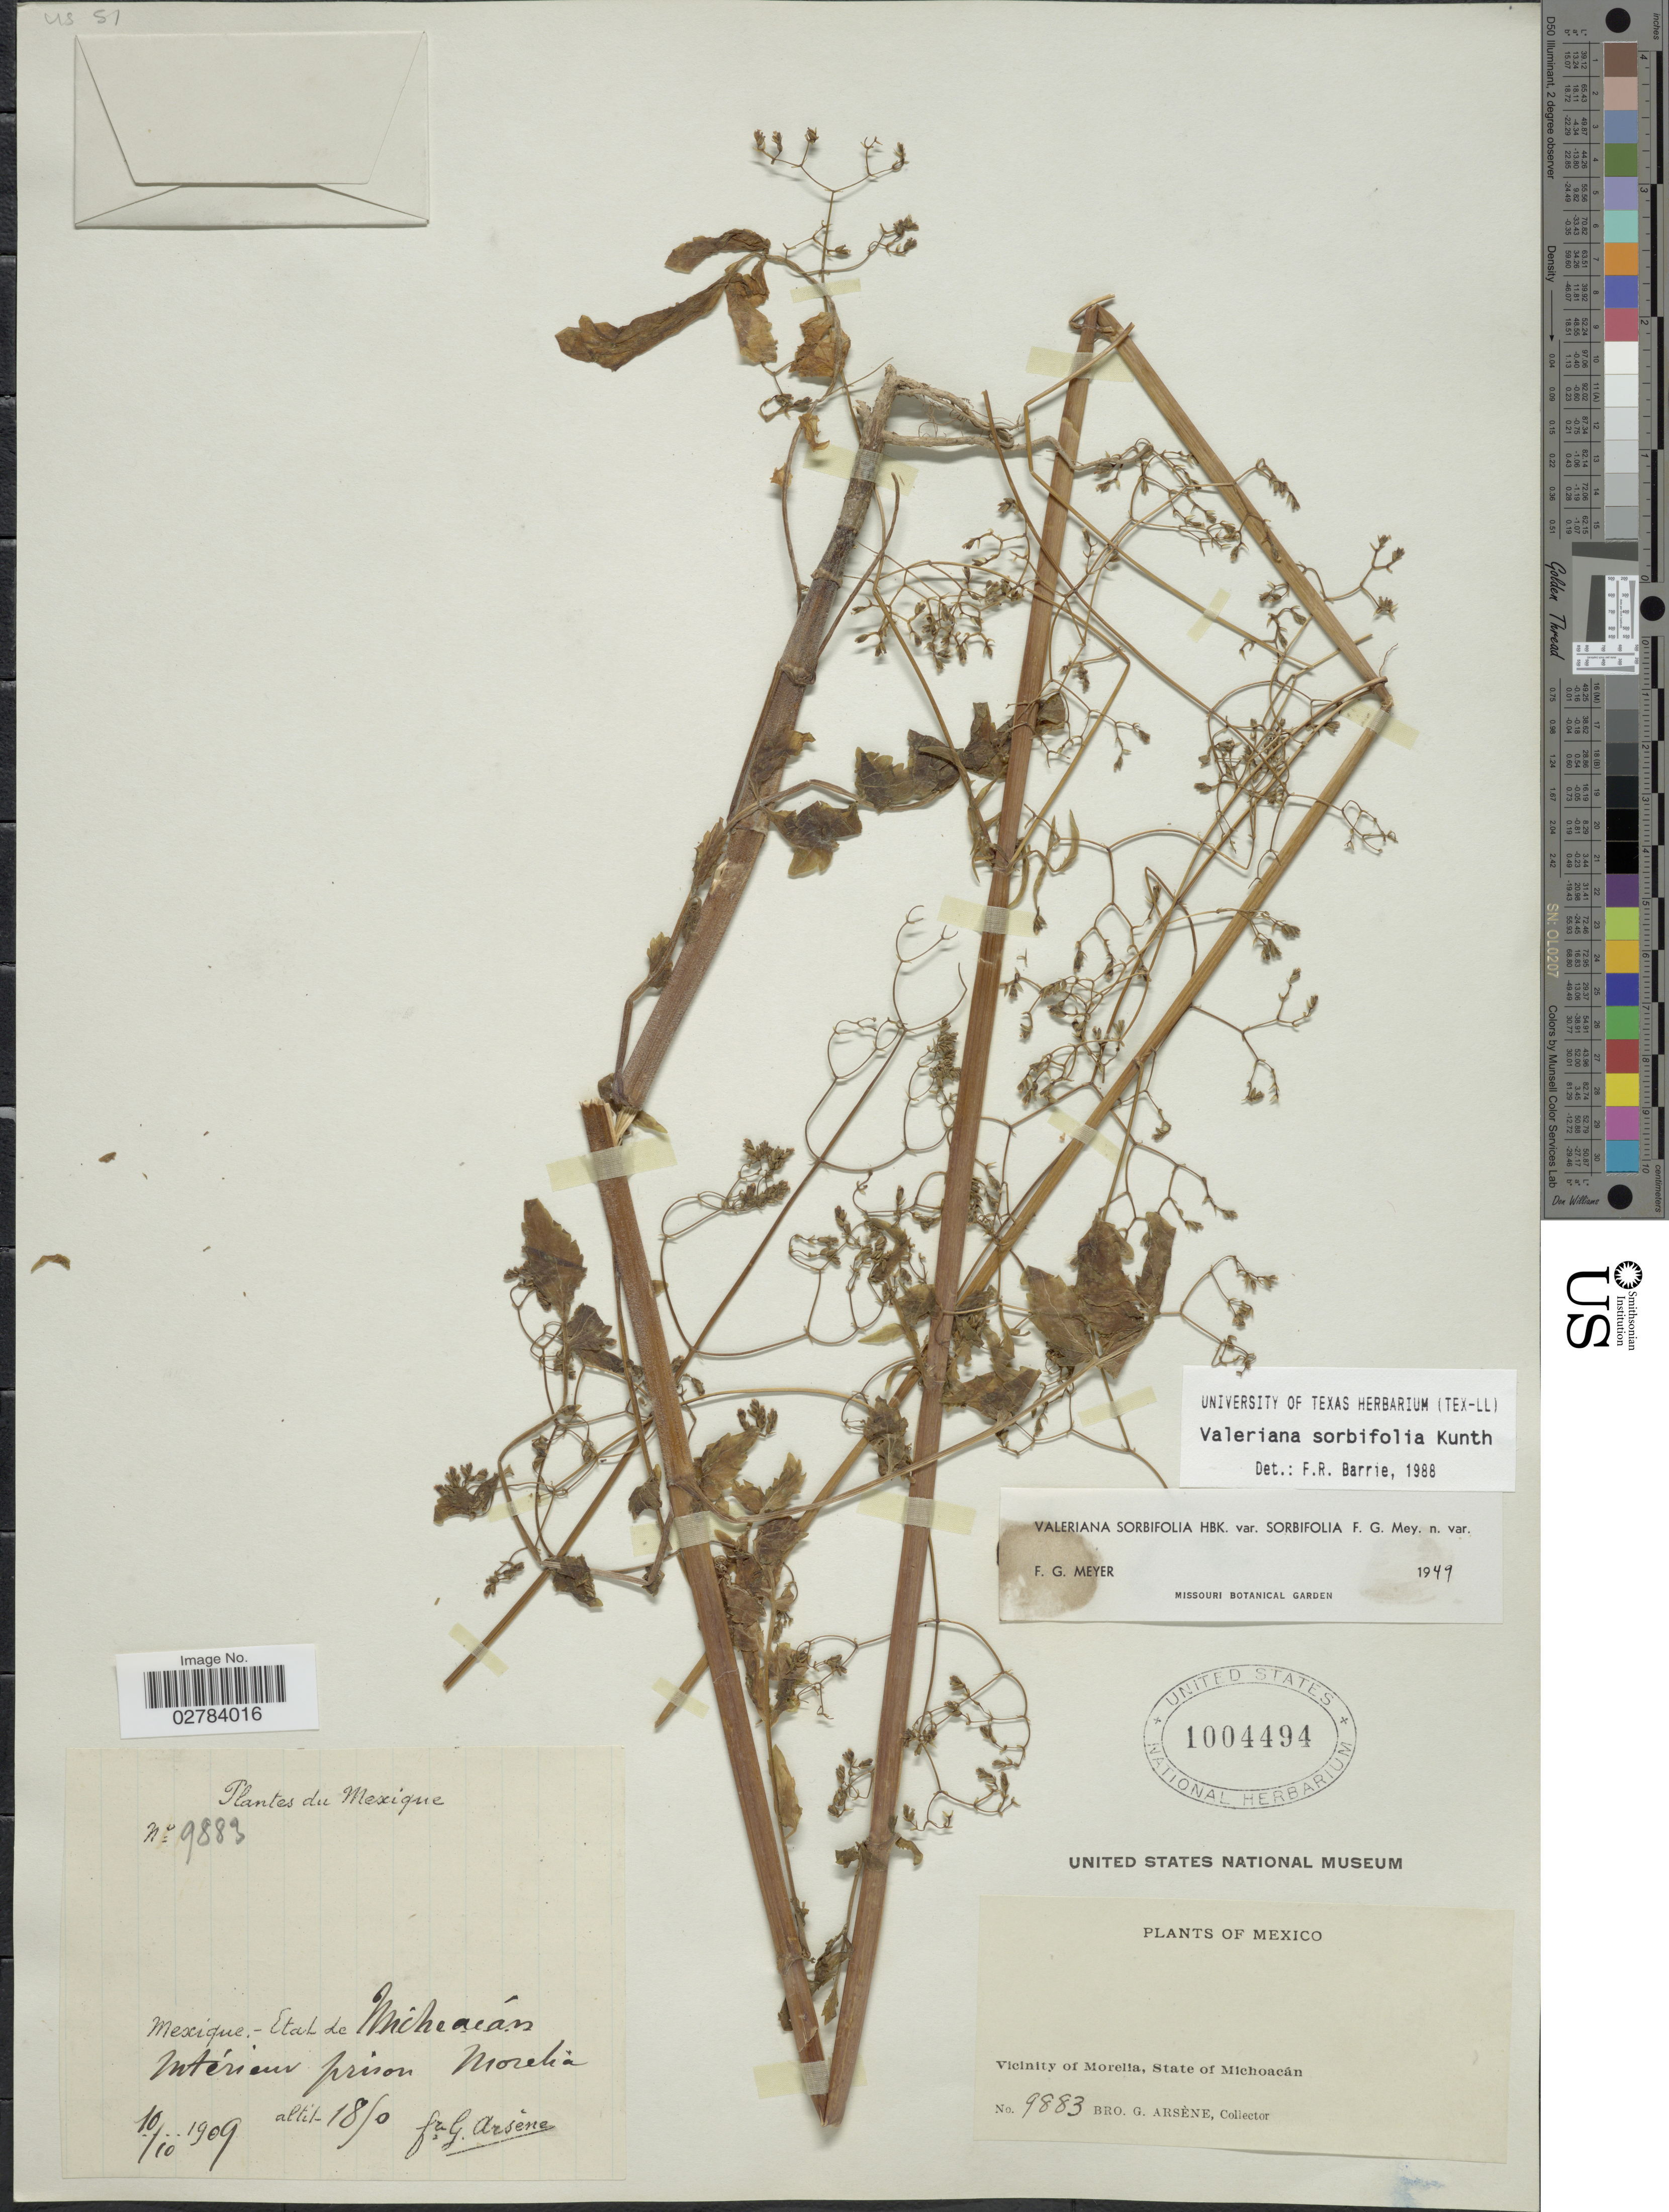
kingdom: Plantae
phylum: Tracheophyta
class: Magnoliopsida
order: Dipsacales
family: Caprifoliaceae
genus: Valeriana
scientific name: Valeriana sorbifolia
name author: Kunth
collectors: Bro. G. Arsène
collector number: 9883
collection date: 1909-10-10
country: Mexico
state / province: Michoacán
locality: Intérieur prison Morelia, Vicinity of Morelia.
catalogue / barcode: US 1004494